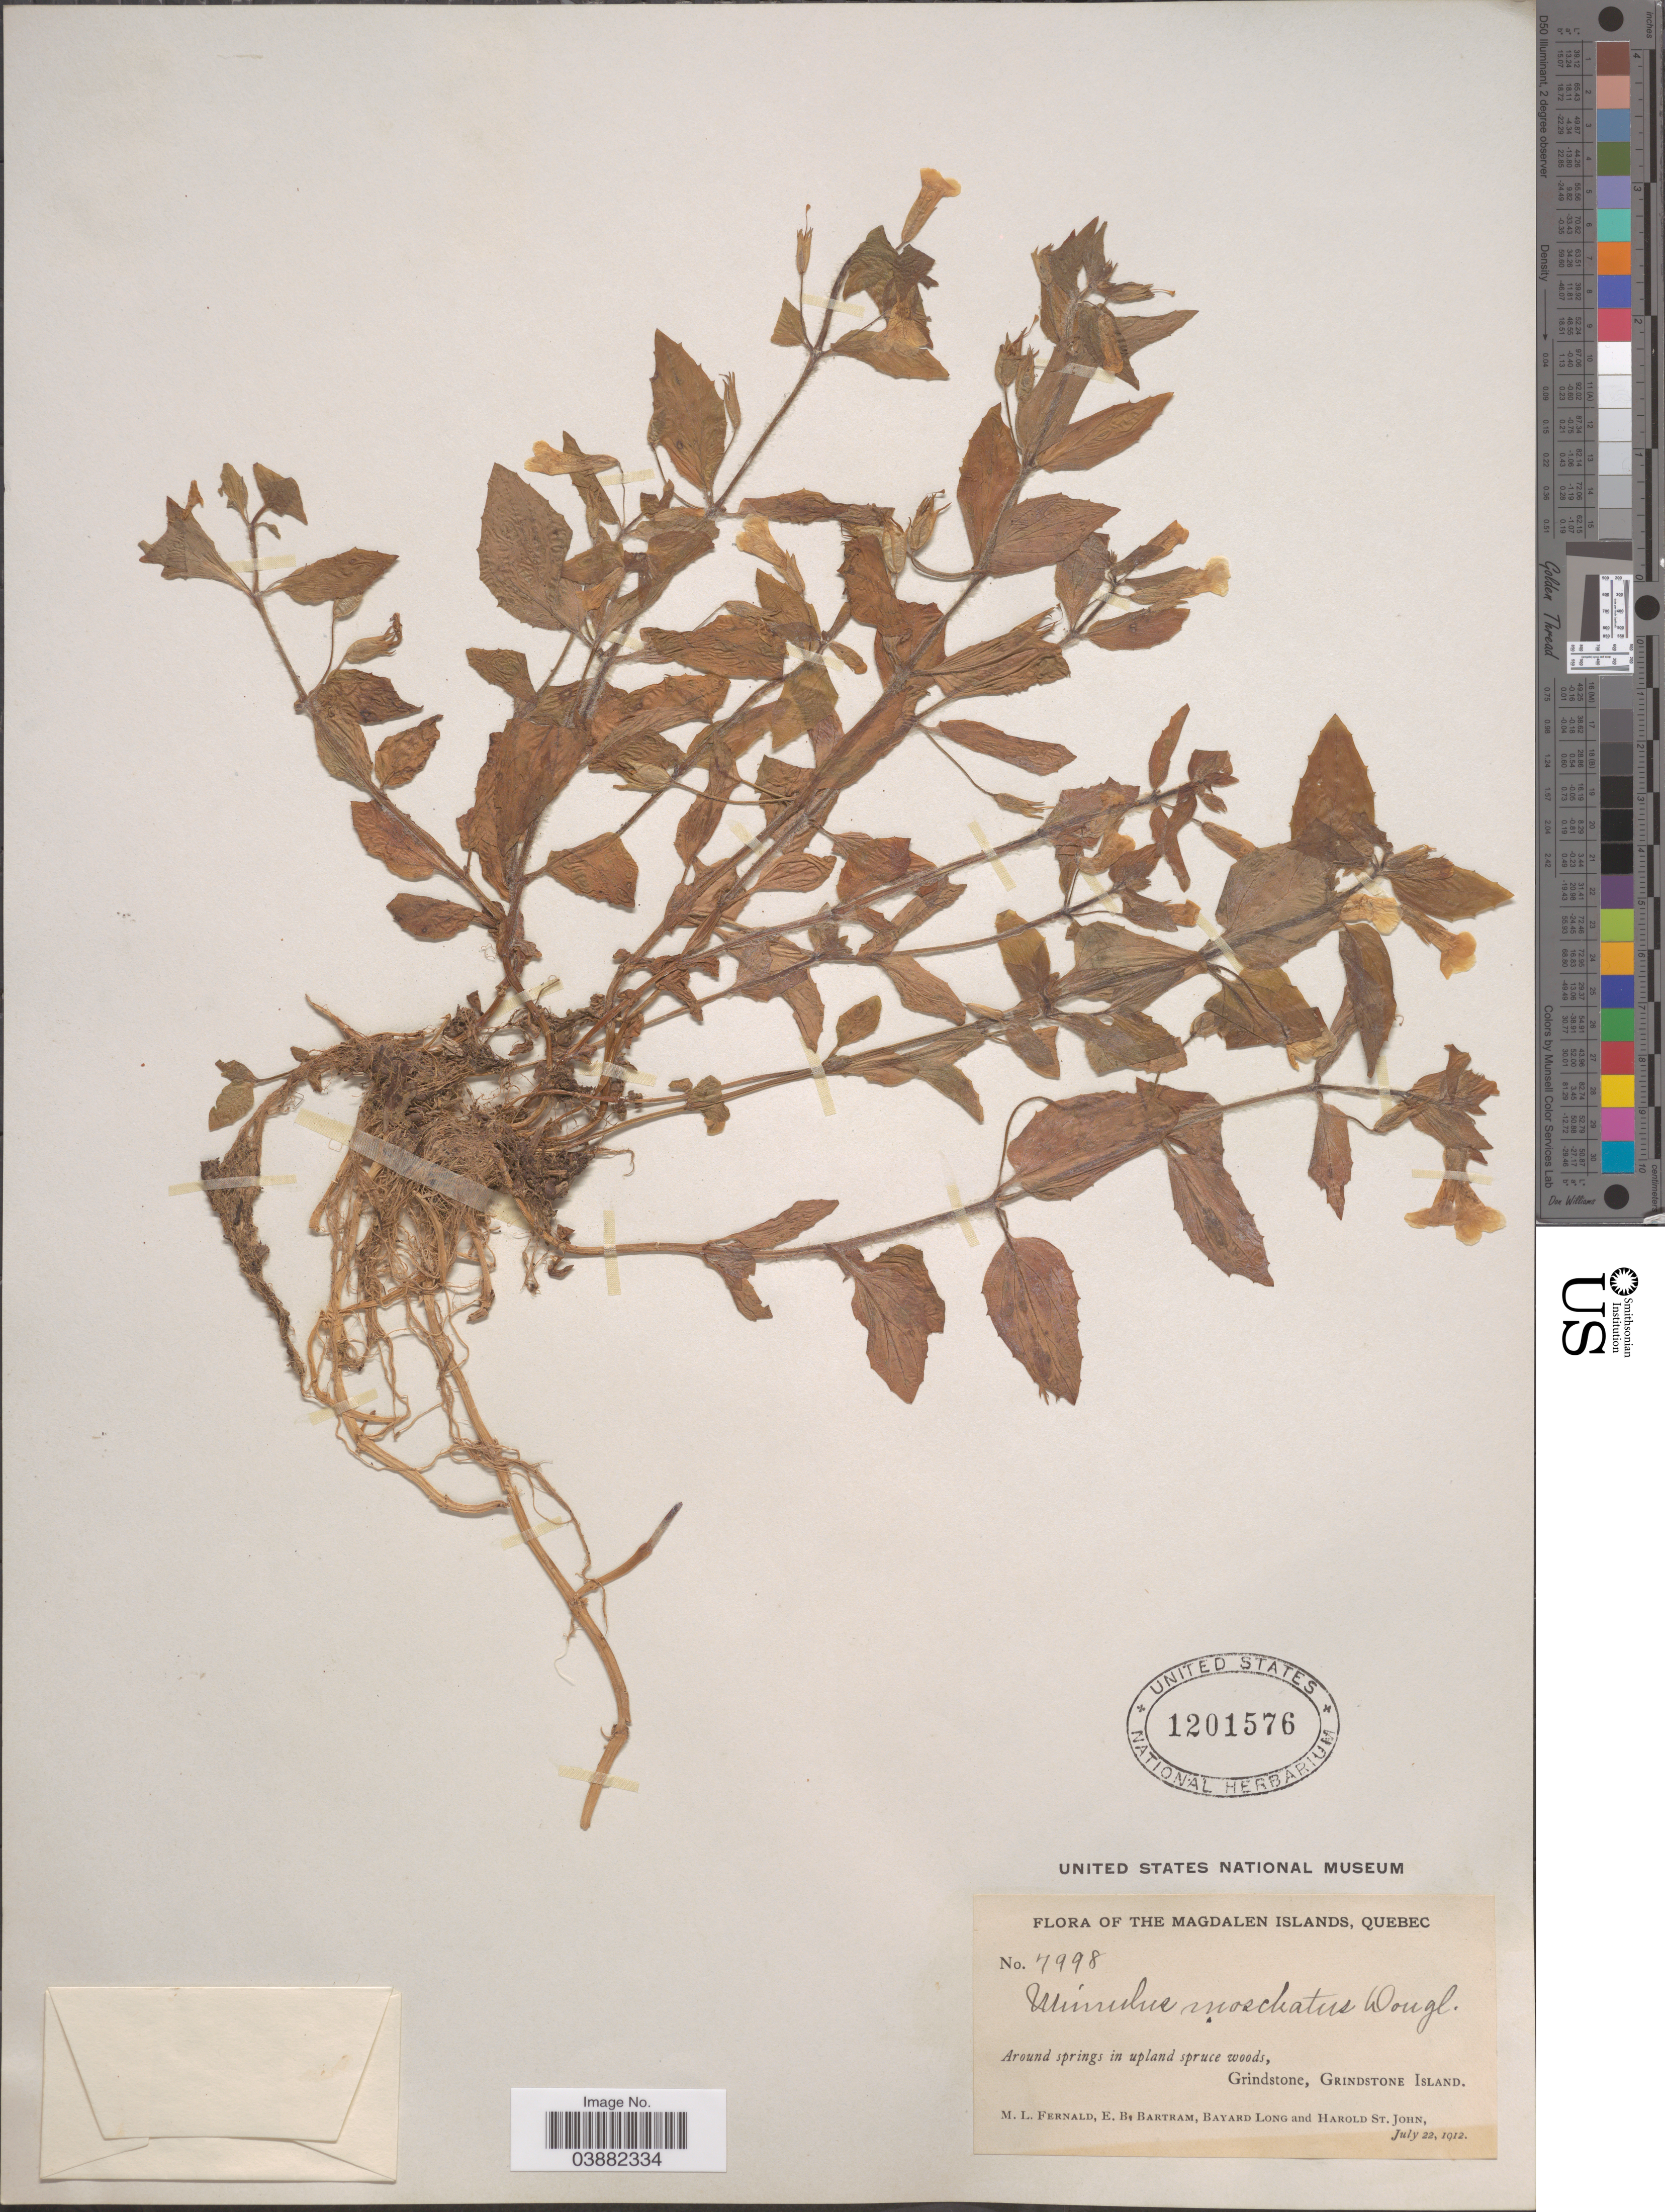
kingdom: Plantae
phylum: Tracheophyta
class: Magnoliopsida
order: Lamiales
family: Phrymaceae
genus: Mimulus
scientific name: Mimulus moschatus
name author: Douglas ex Lindl.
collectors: M. L. Fernald, E. B. Bartram, B. Long & H. St. John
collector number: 7998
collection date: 1912-07-22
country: Canada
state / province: Quebec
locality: The Magdalen Islands. Grindstone, Grindstone Island.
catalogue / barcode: US 1201576